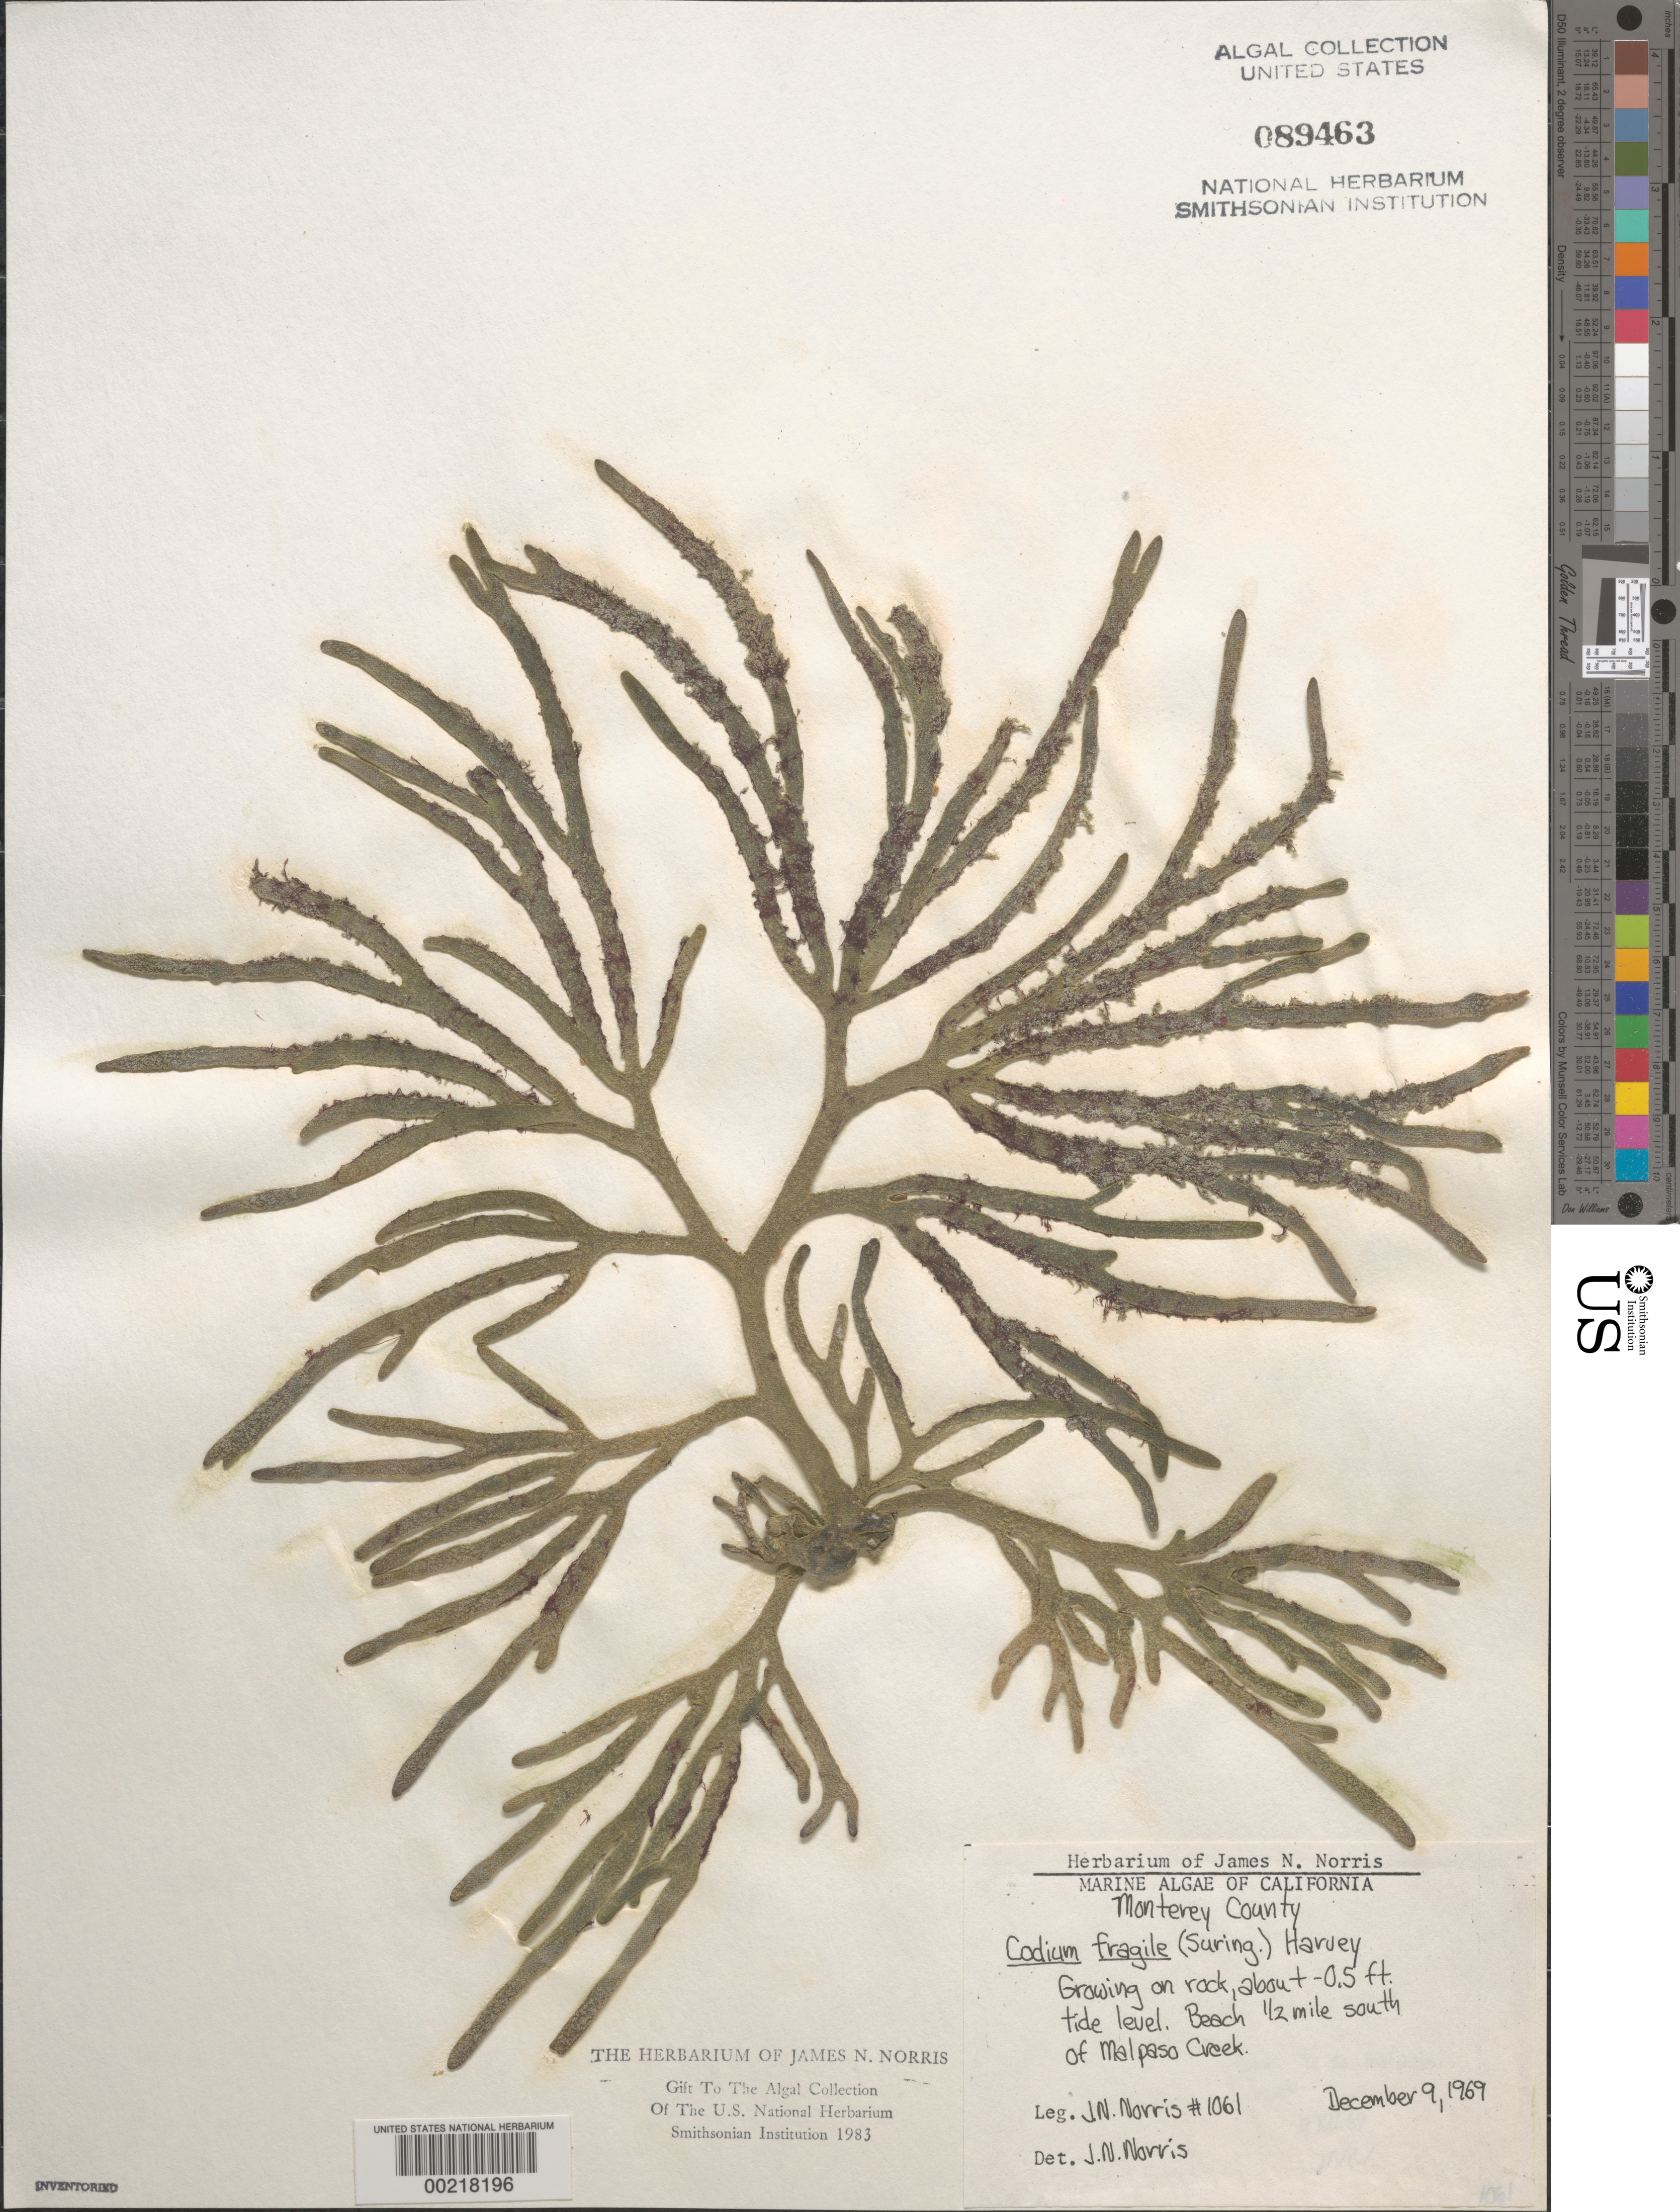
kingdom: Plantae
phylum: Chlorophyta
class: Ulvophyceae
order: Bryopsidales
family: Codiaceae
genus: Codium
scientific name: Codium fragile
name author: (Suringar) P. Hariot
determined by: Norris, James N.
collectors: J. N. Norris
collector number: JN-1061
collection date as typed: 09 Dec 1969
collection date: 1969-12-09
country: United States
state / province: California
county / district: Monterey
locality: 1/2 mile south of Malpaso Creek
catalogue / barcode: US 89463